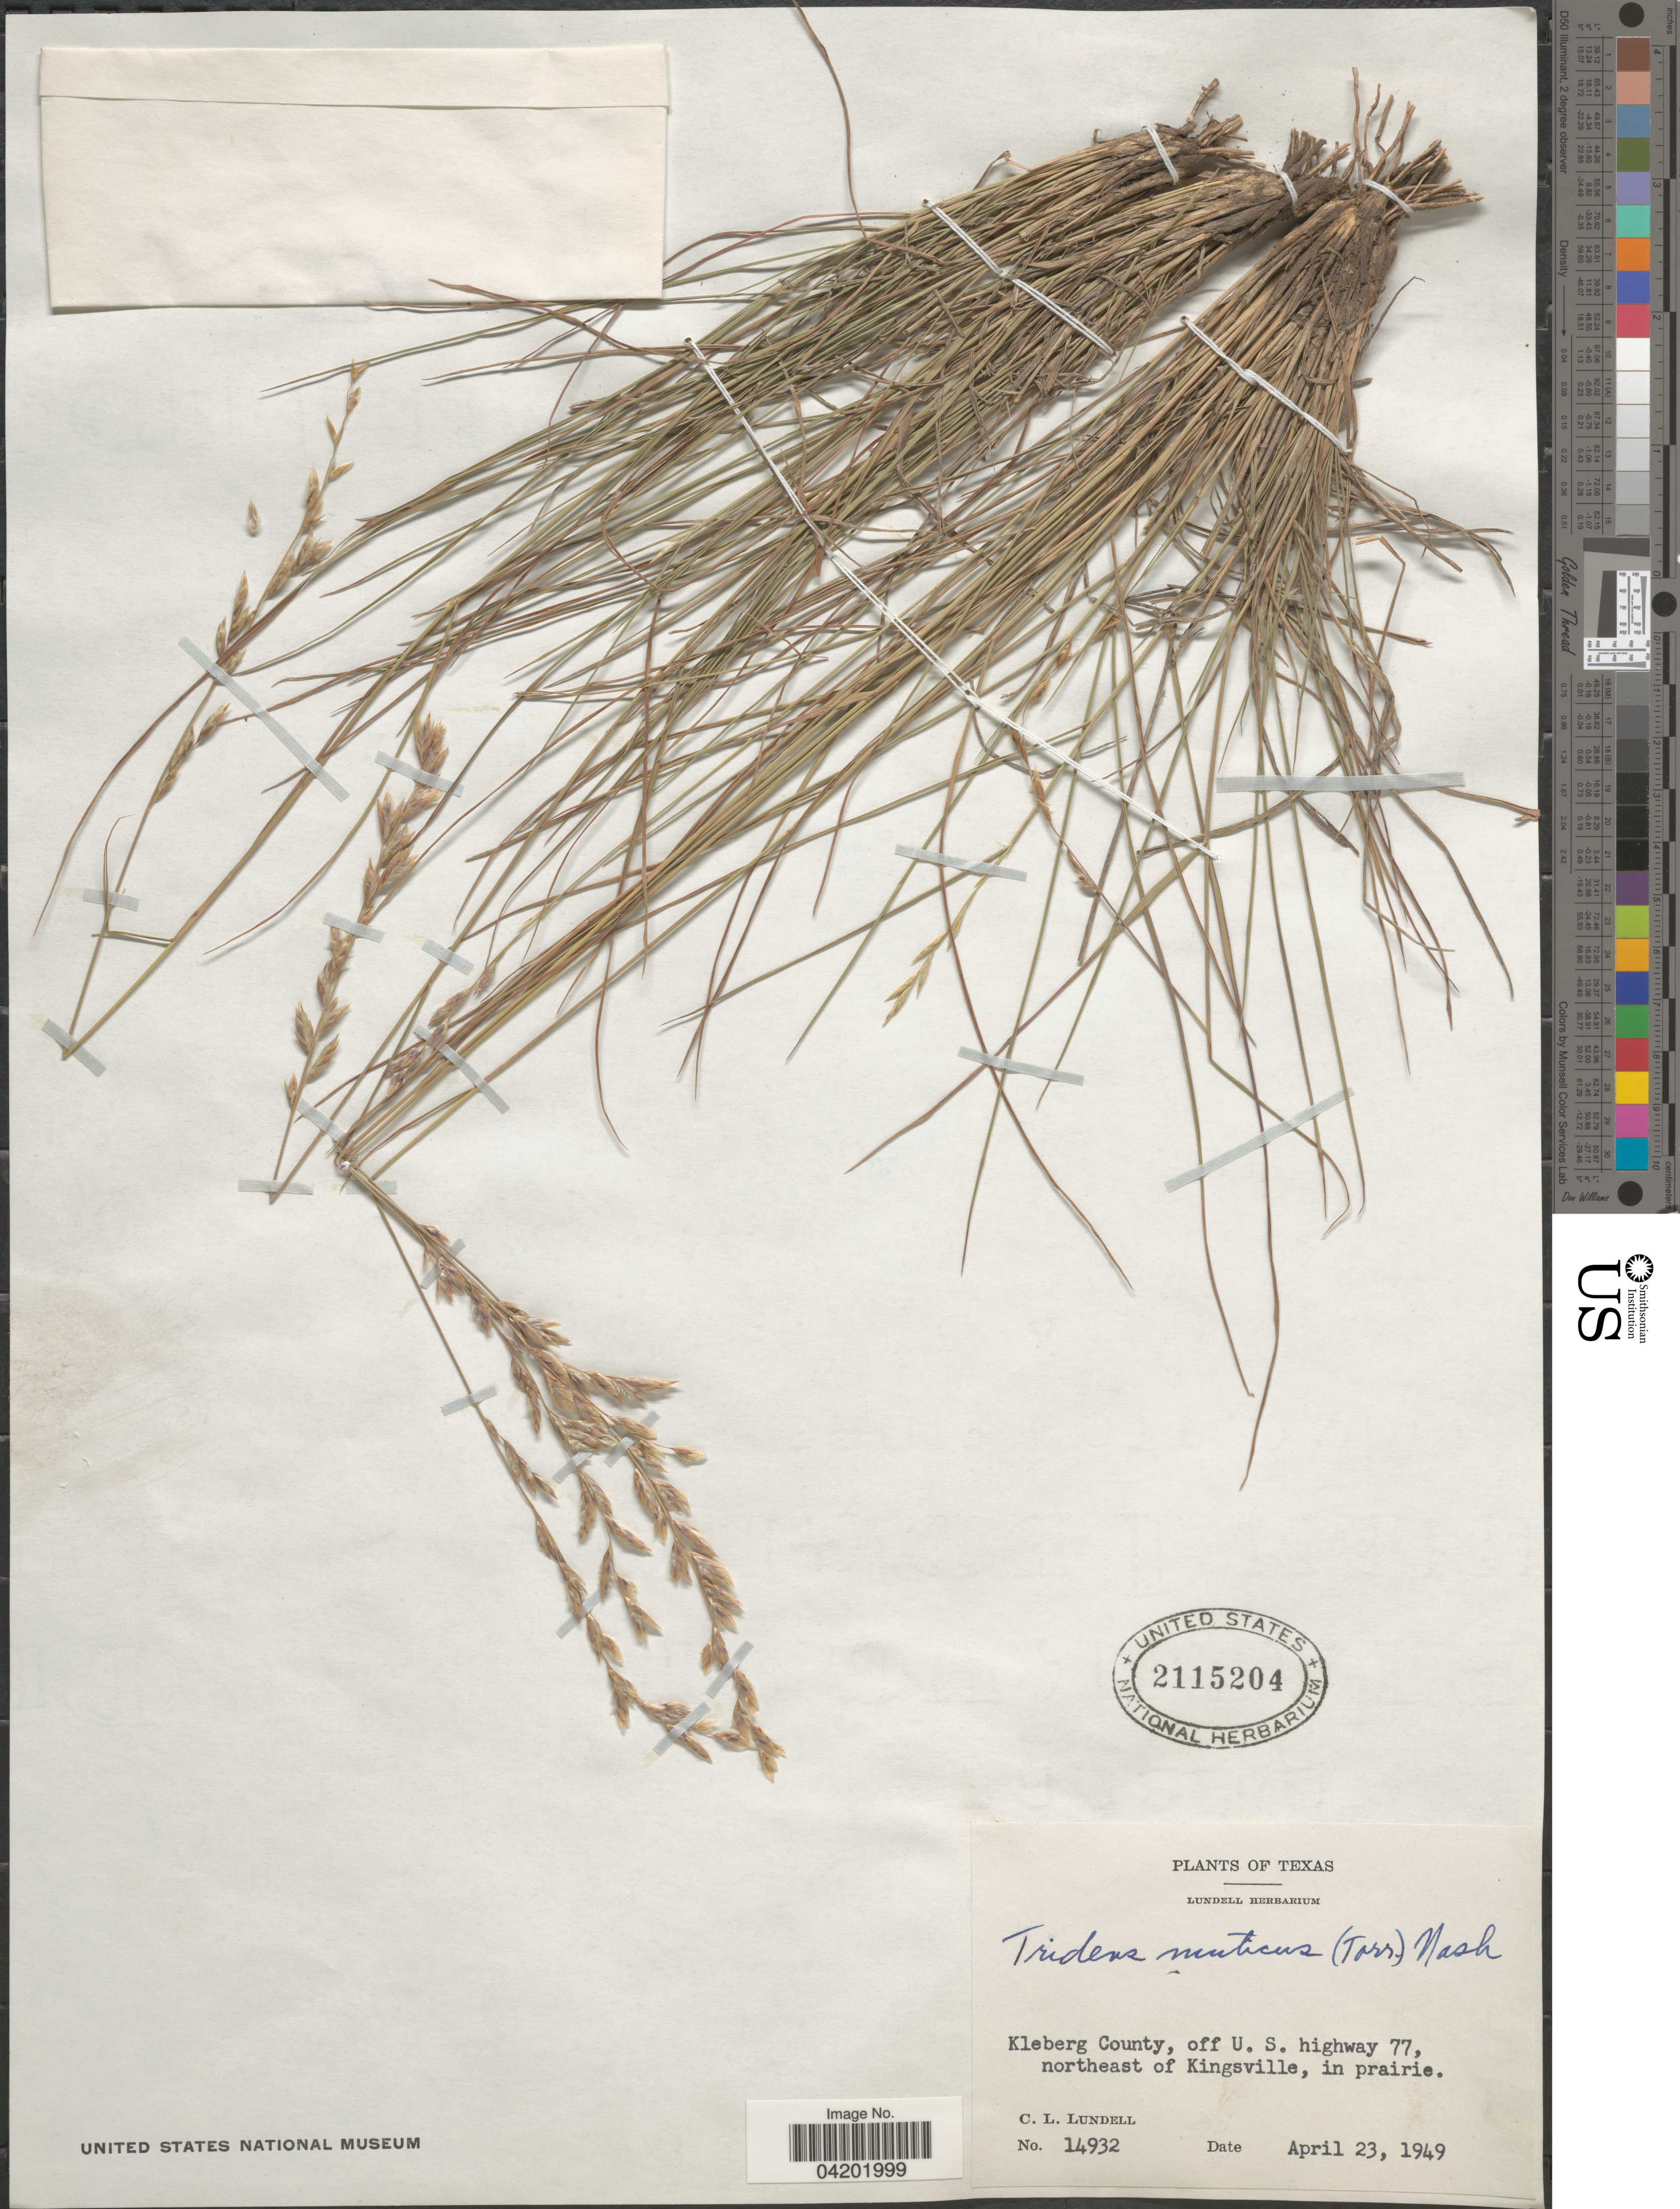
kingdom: Plantae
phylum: Tracheophyta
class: Liliopsida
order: Poales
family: Poaceae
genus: Tridentopsis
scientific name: Tridentopsis mutica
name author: (Torr.) P.M. Peterson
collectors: C. L. Lundell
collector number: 14932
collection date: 1949-04-23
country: United States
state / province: Texas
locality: Kleberg County, off U. S. highway 77, northeast of Kingsville.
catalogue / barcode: US 2115204